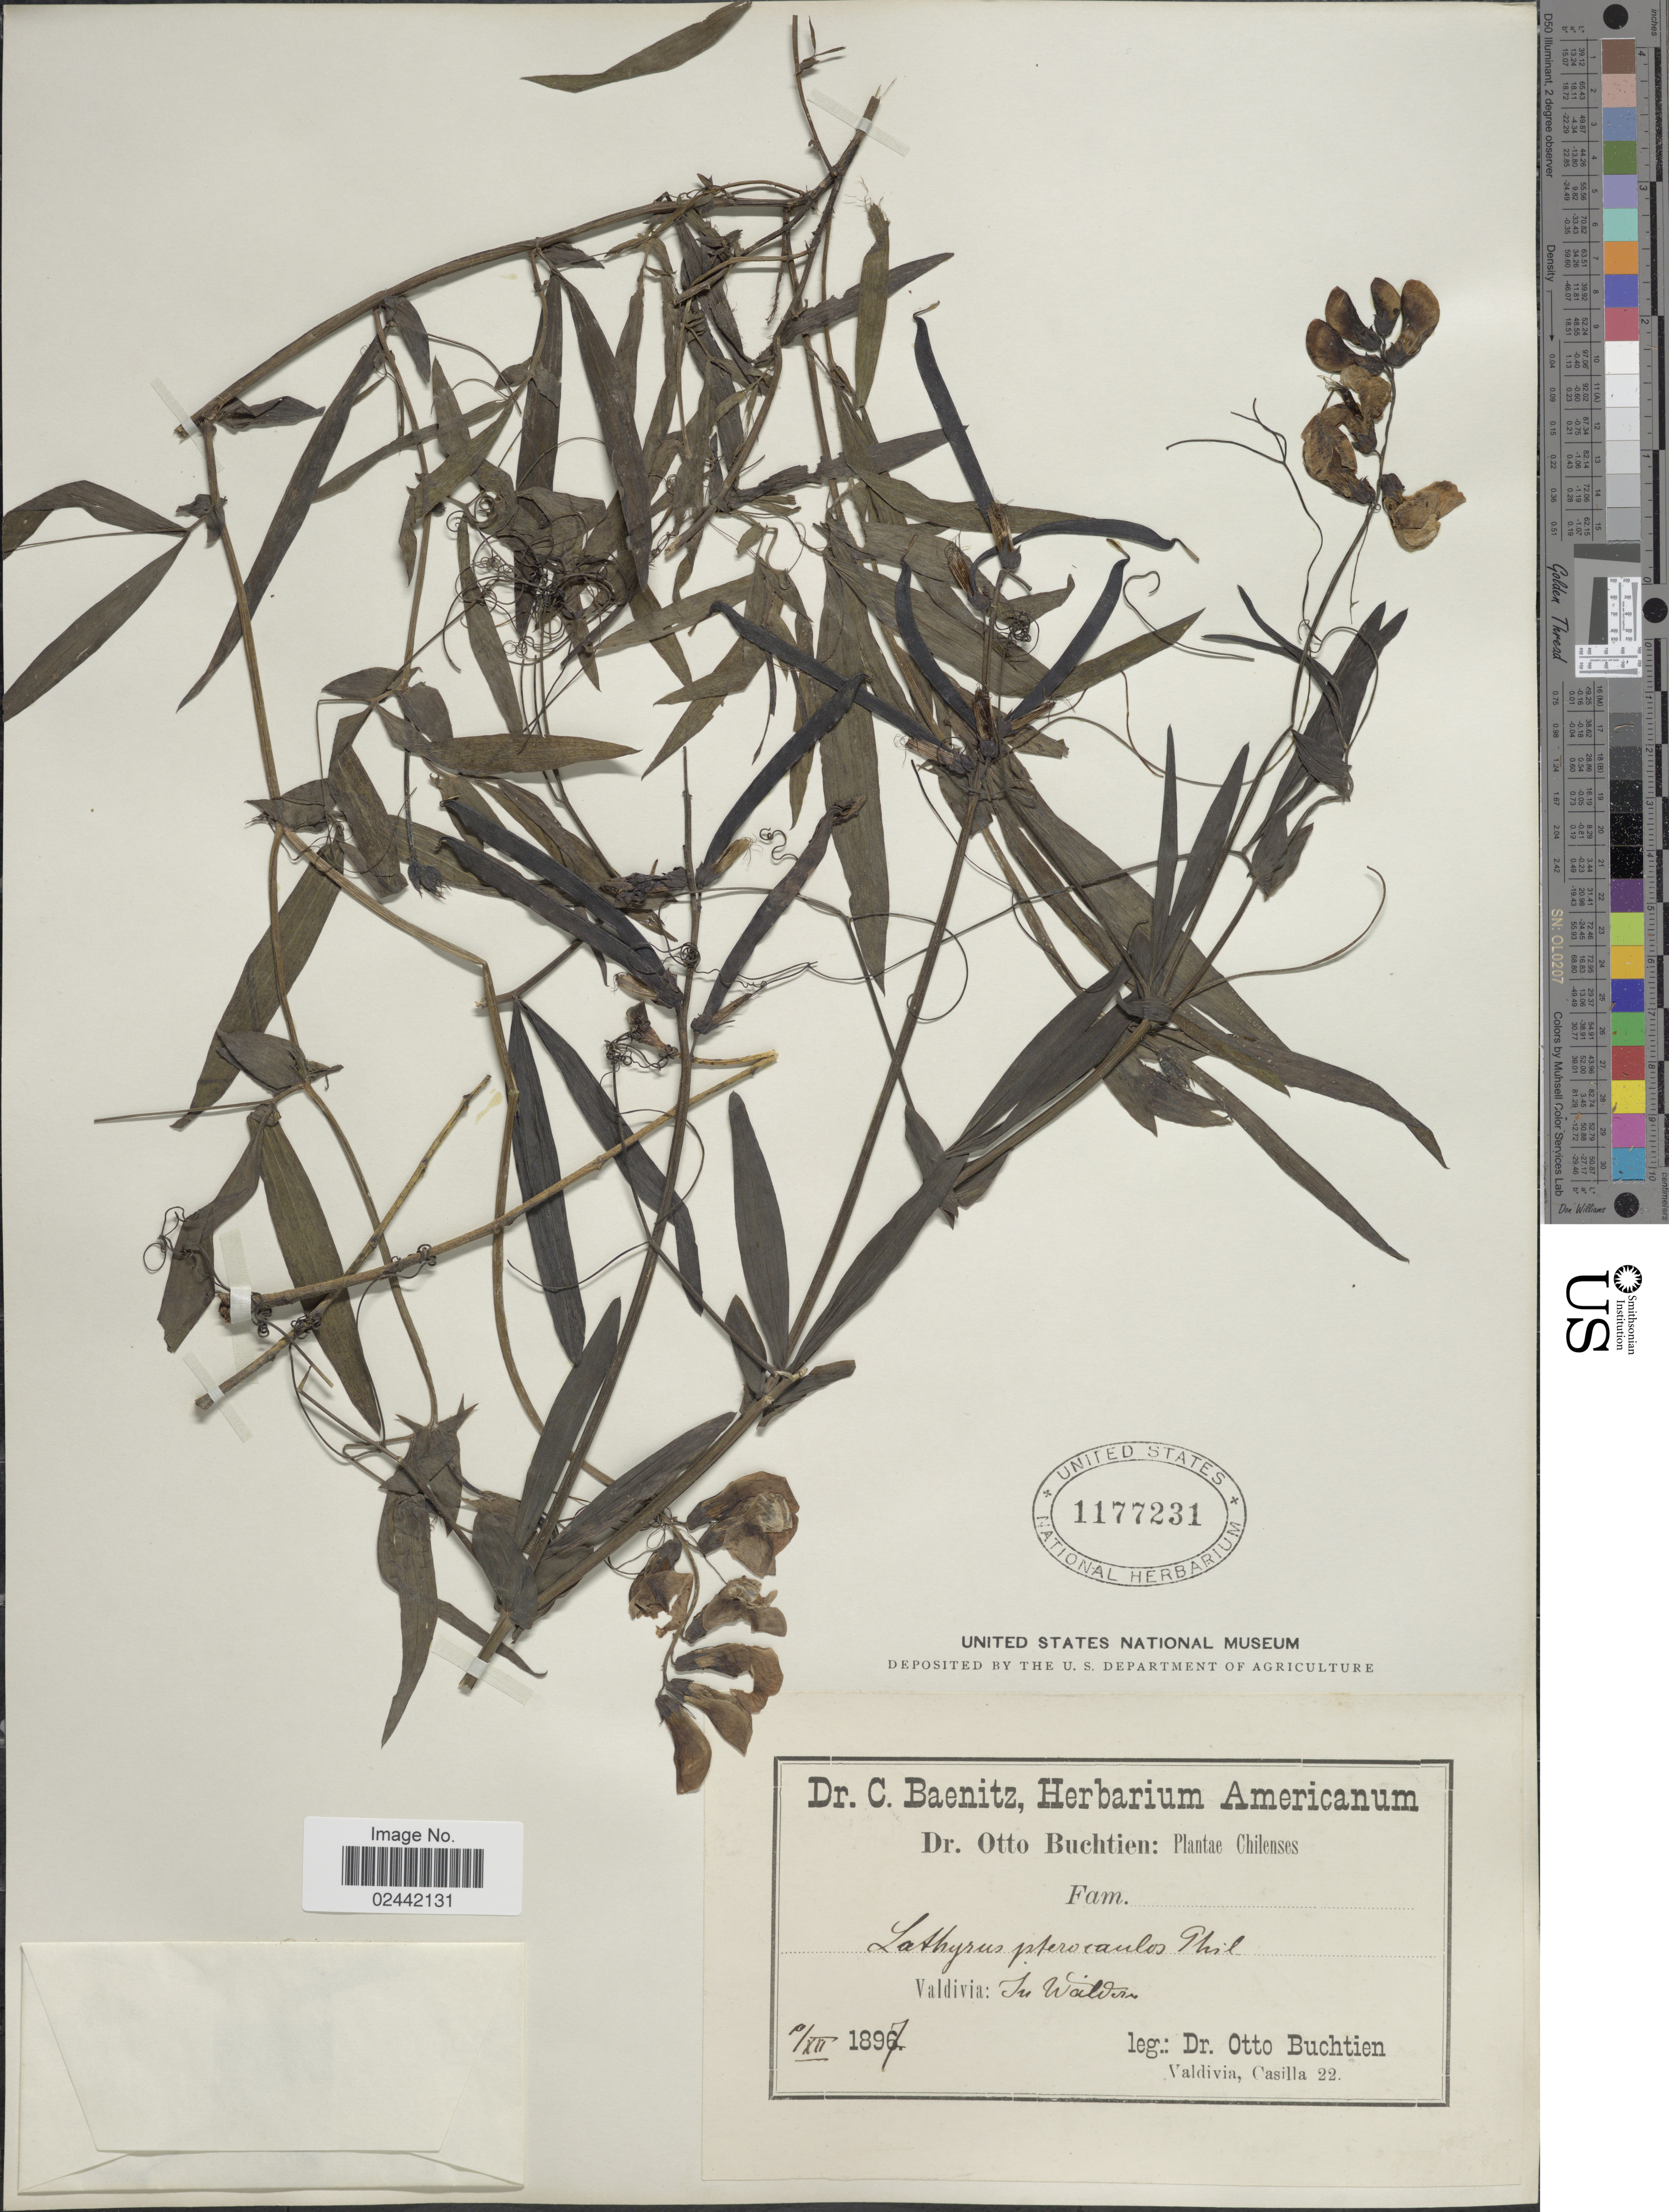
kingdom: Plantae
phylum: Tracheophyta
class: Magnoliopsida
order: Fabales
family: Fabaceae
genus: Lathyrus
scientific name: Lathyrus magellanicus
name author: Lam.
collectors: O. Buchtien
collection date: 1897-12-10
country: Chile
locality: Valdivia: In Walderin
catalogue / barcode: US 1177231